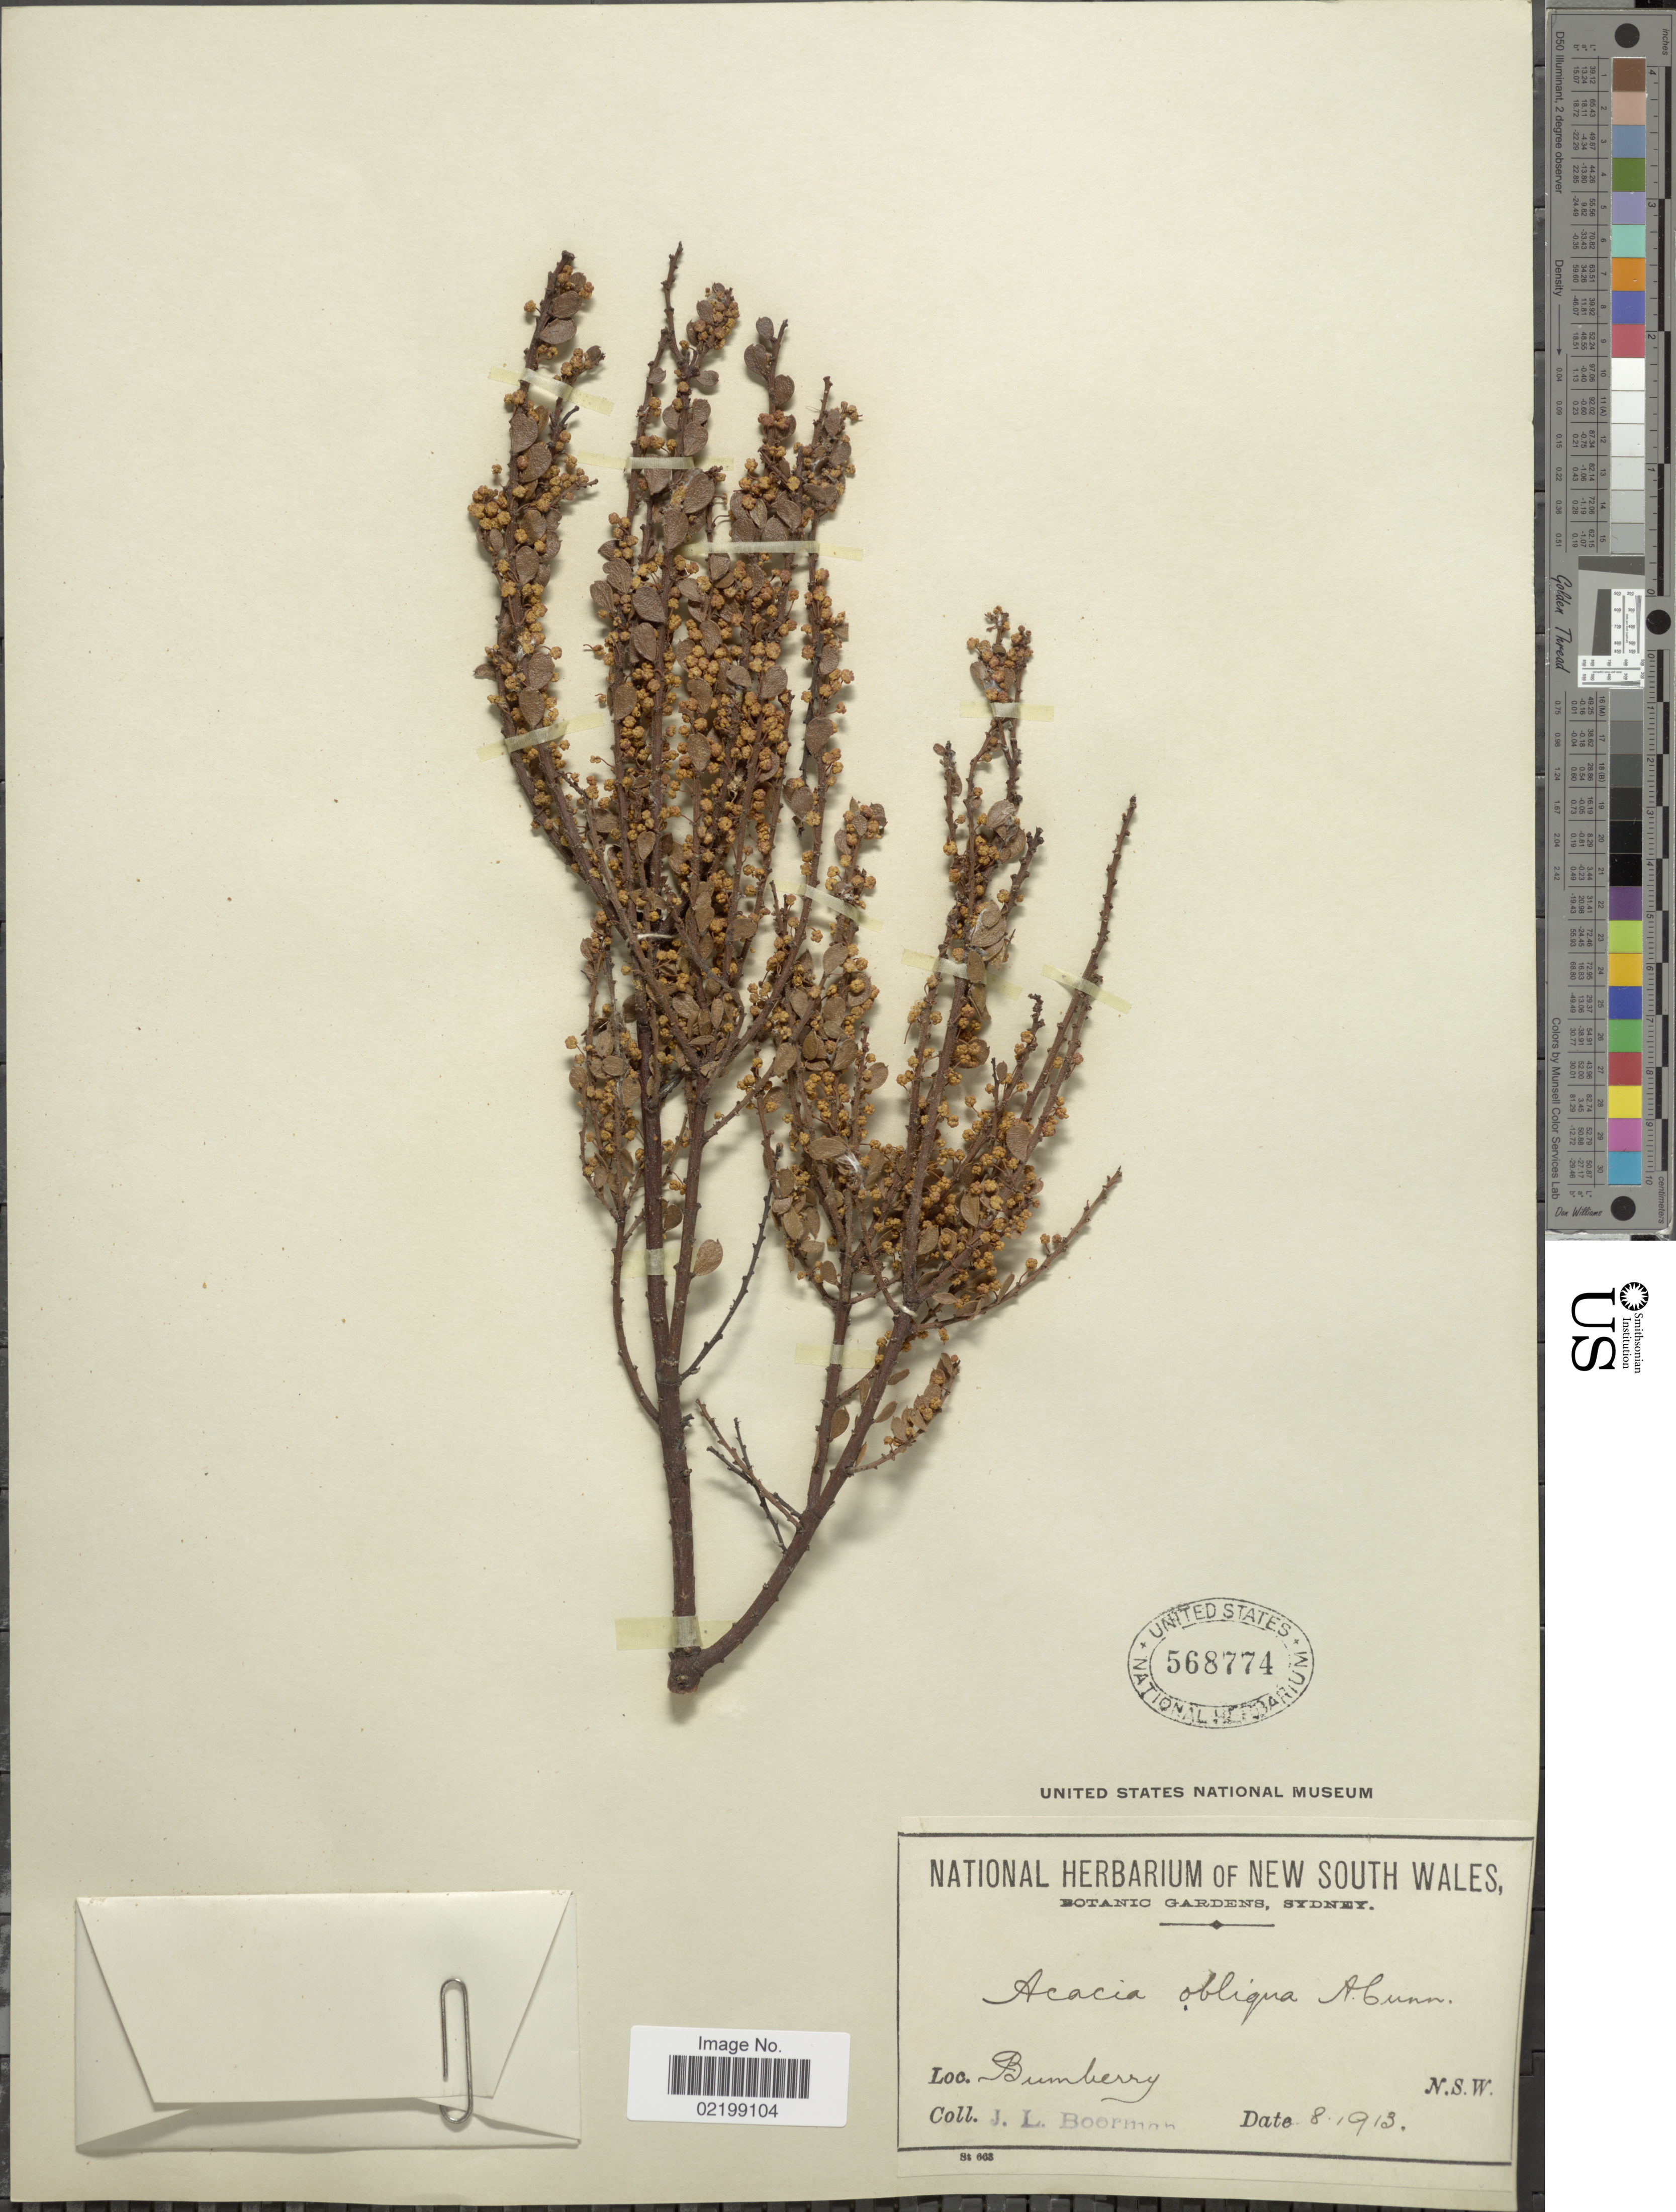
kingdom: Plantae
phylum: Tracheophyta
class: Magnoliopsida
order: Fabales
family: Fabaceae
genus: Acacia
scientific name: Acacia obliqua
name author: A. Cunn. ex Benth.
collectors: J. Boorman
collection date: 1913-08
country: Australia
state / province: New South Wales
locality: Bumberry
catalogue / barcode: US 568774